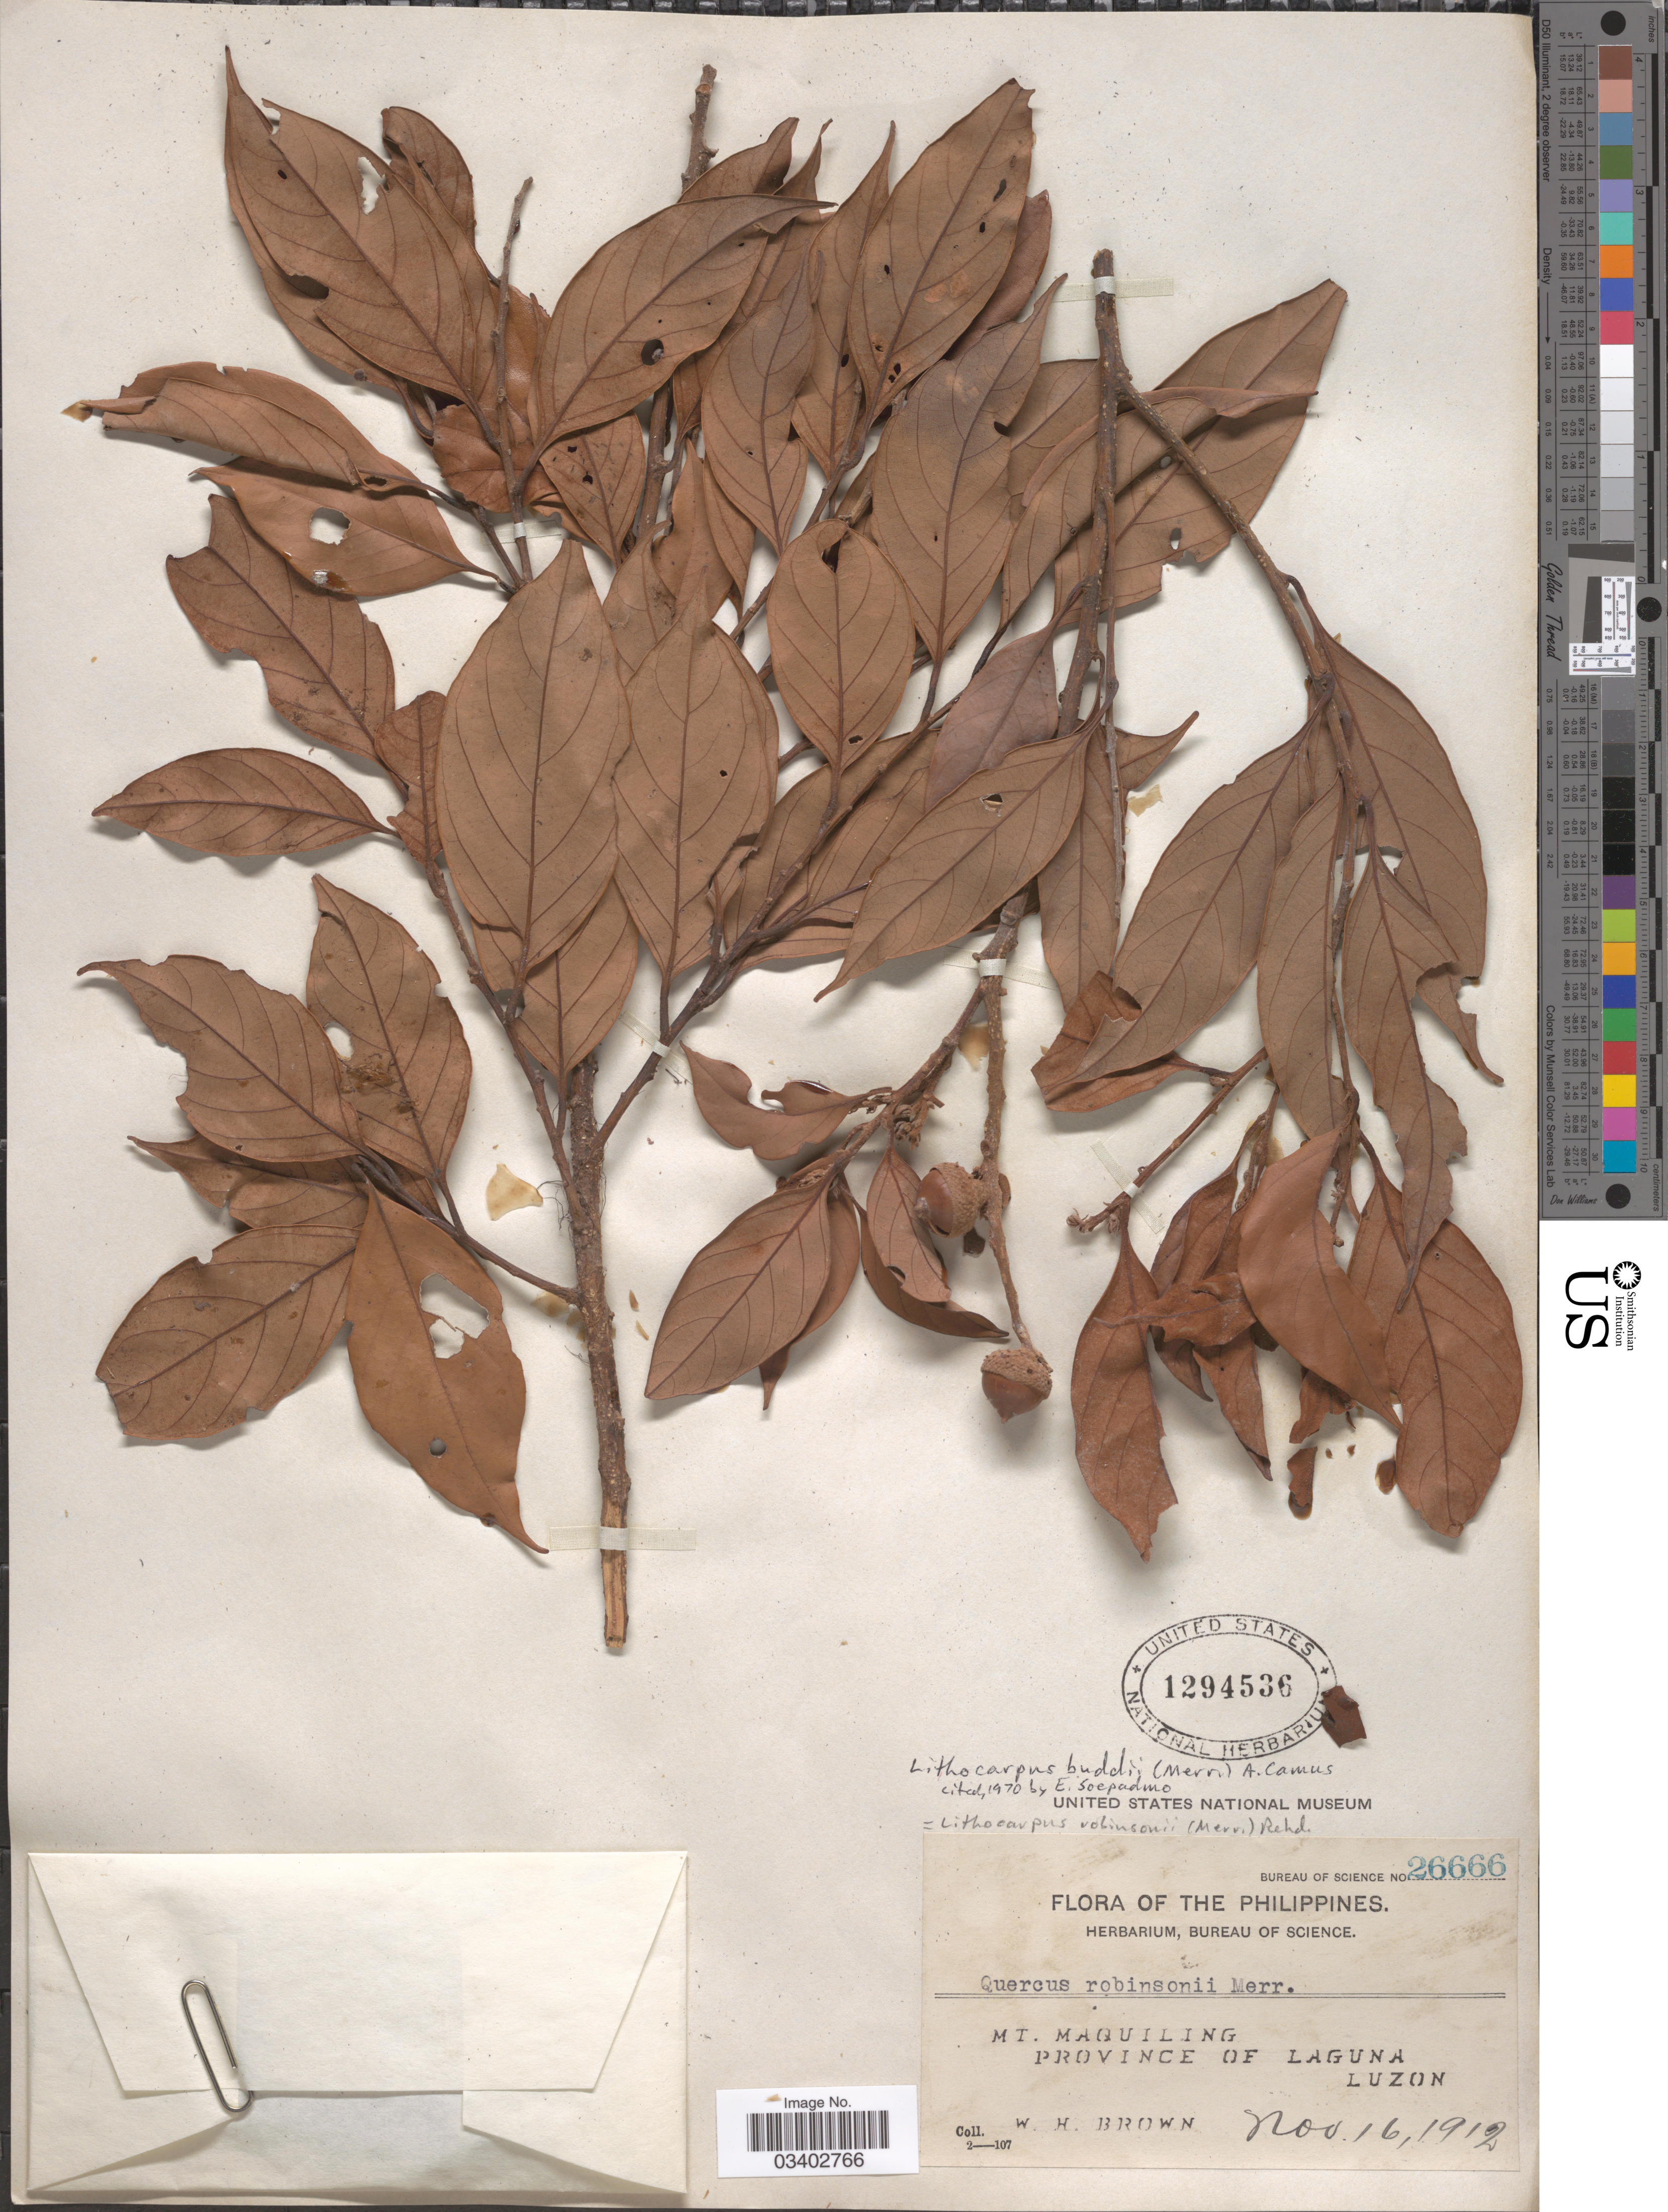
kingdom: Plantae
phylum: Tracheophyta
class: Magnoliopsida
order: Fagales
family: Fagaceae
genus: Lithocarpus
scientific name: Lithocarpus robinsonii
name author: (Koidz.) Rehder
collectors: W. H. Brown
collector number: Bureau of Science 26666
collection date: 1912-11-16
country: Philippines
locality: Mt. Maquiling. Province of Laguna. Luzon.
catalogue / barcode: US 1294536